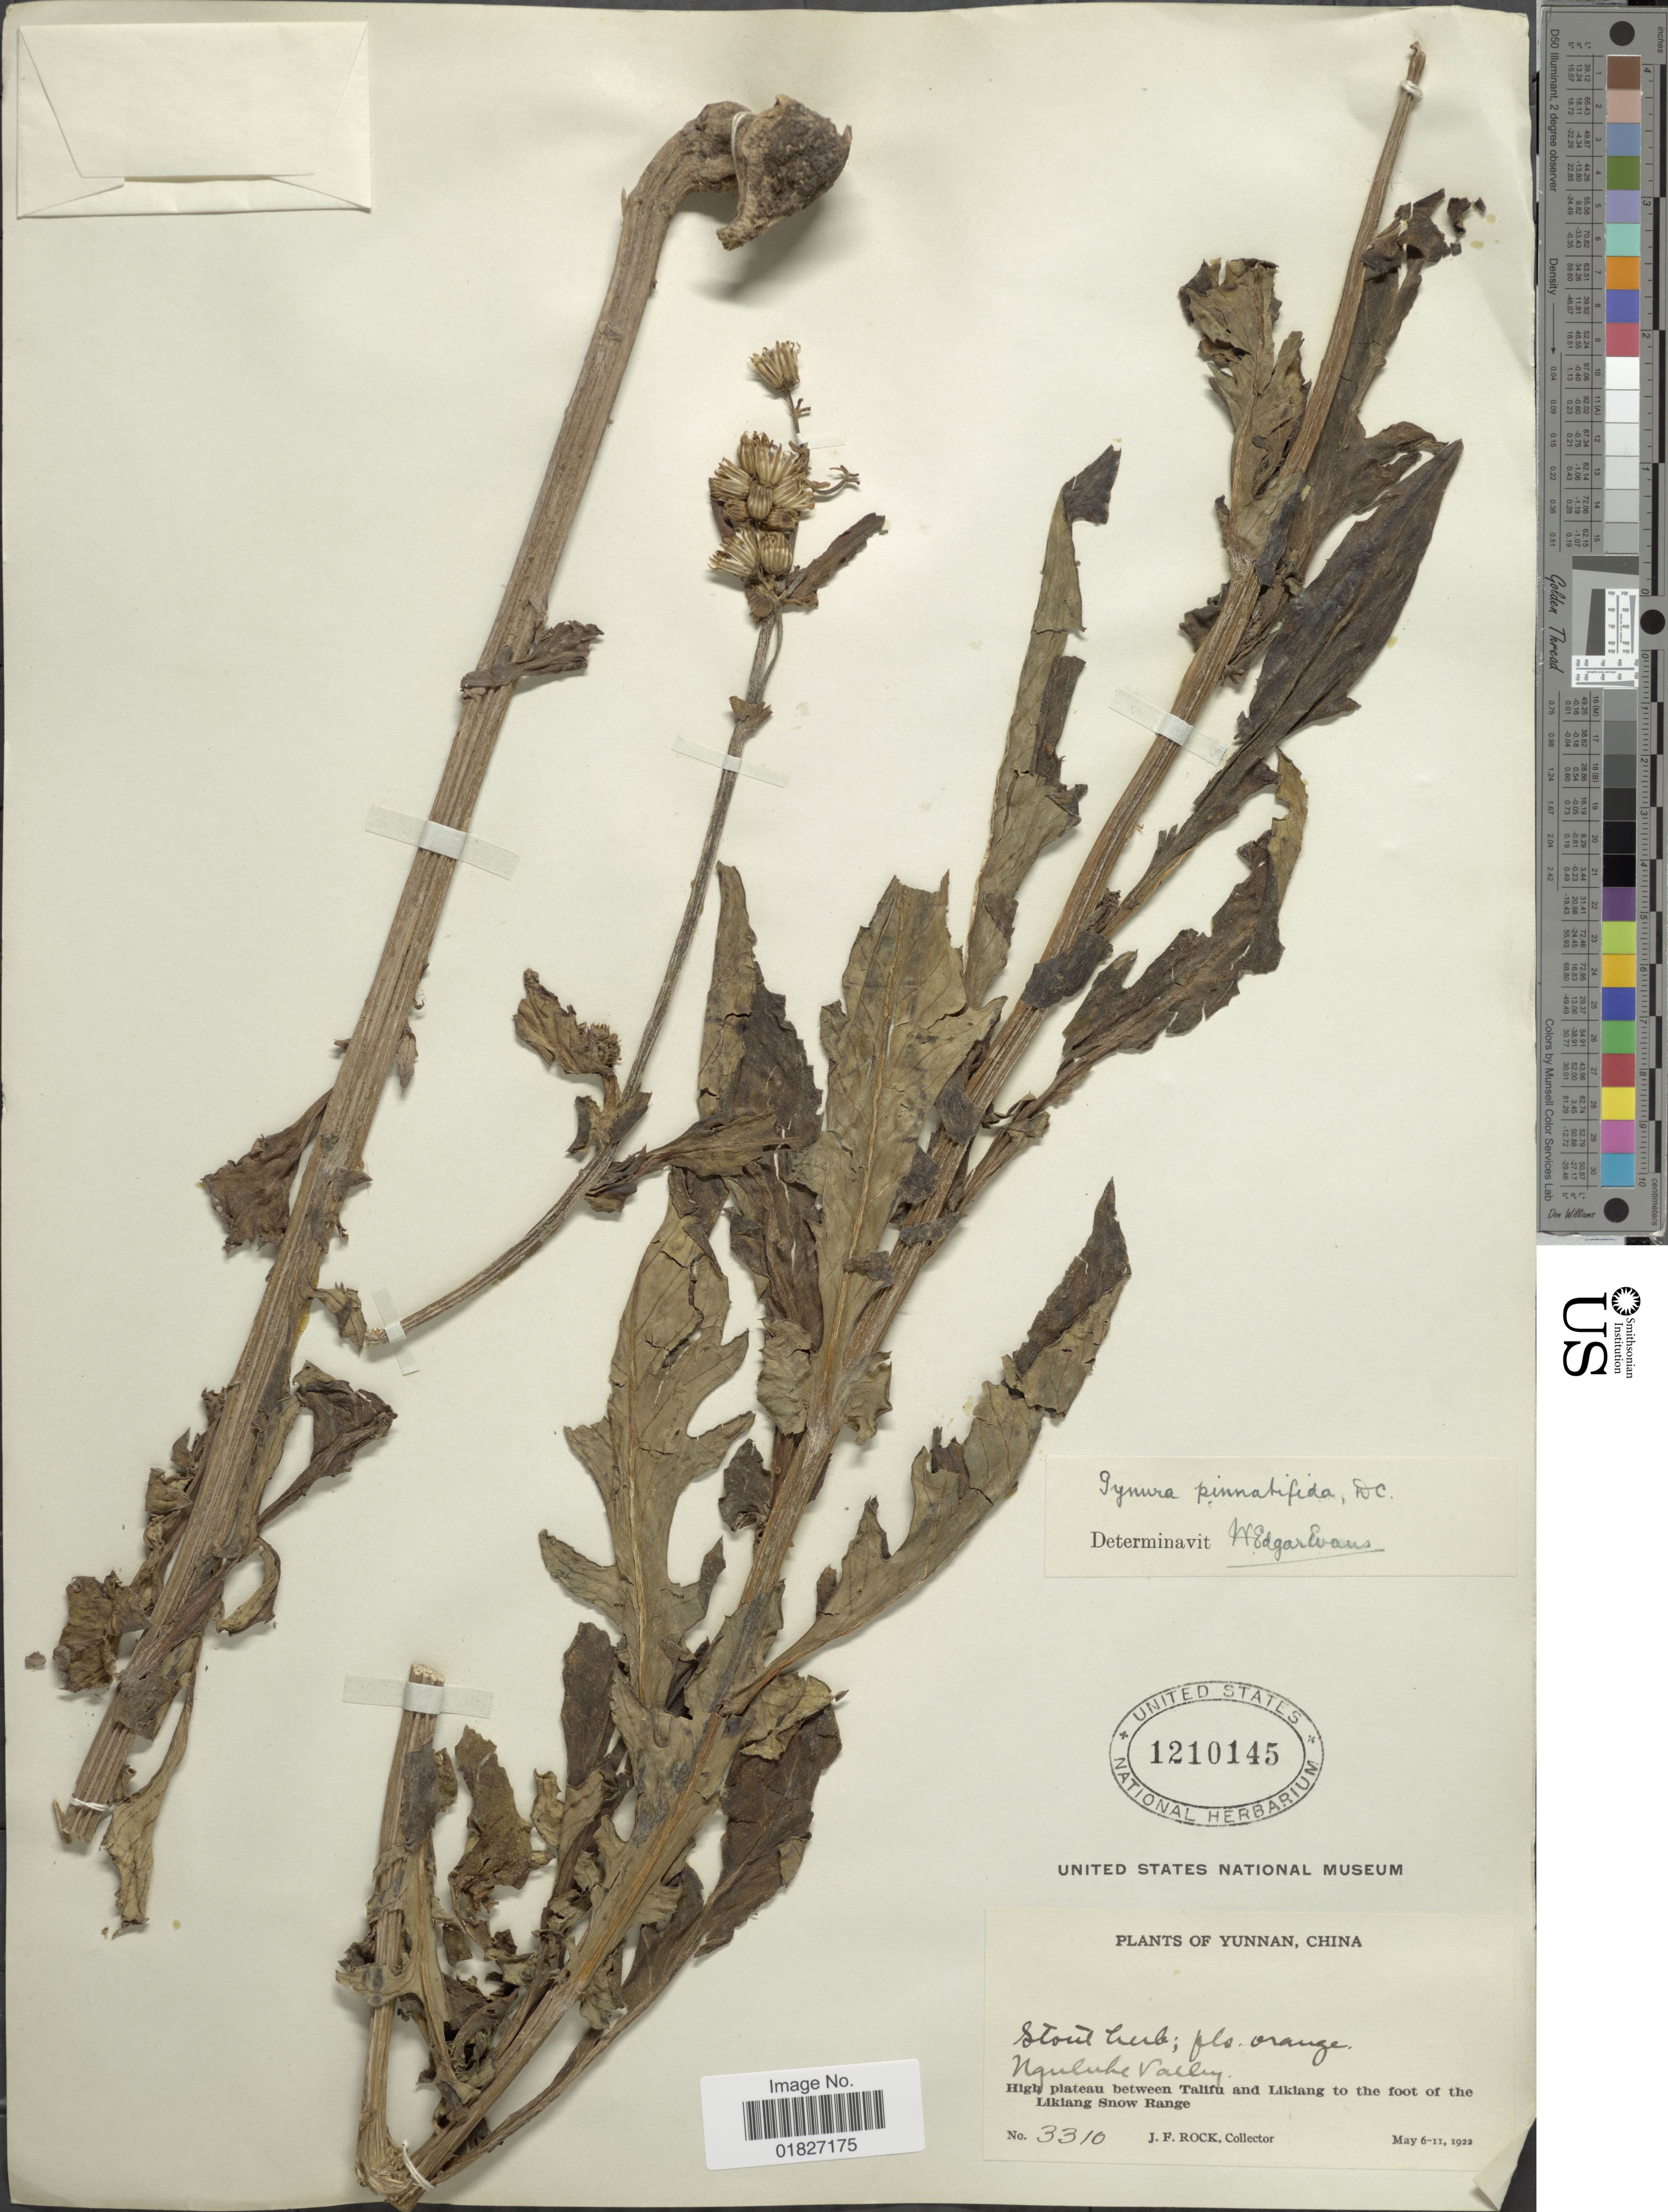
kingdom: Plantae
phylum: Tracheophyta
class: Magnoliopsida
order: Asterales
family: Asteraceae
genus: Gynura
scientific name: Gynura japonica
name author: (L. f.) Juel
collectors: J. Rock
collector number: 3310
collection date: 1922-05-06/1922-05-11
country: China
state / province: Yunnan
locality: Nguluke Valley, high plateau between Talifu and Likiang to the foot of the Likiang Snow Range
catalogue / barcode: US 1210145